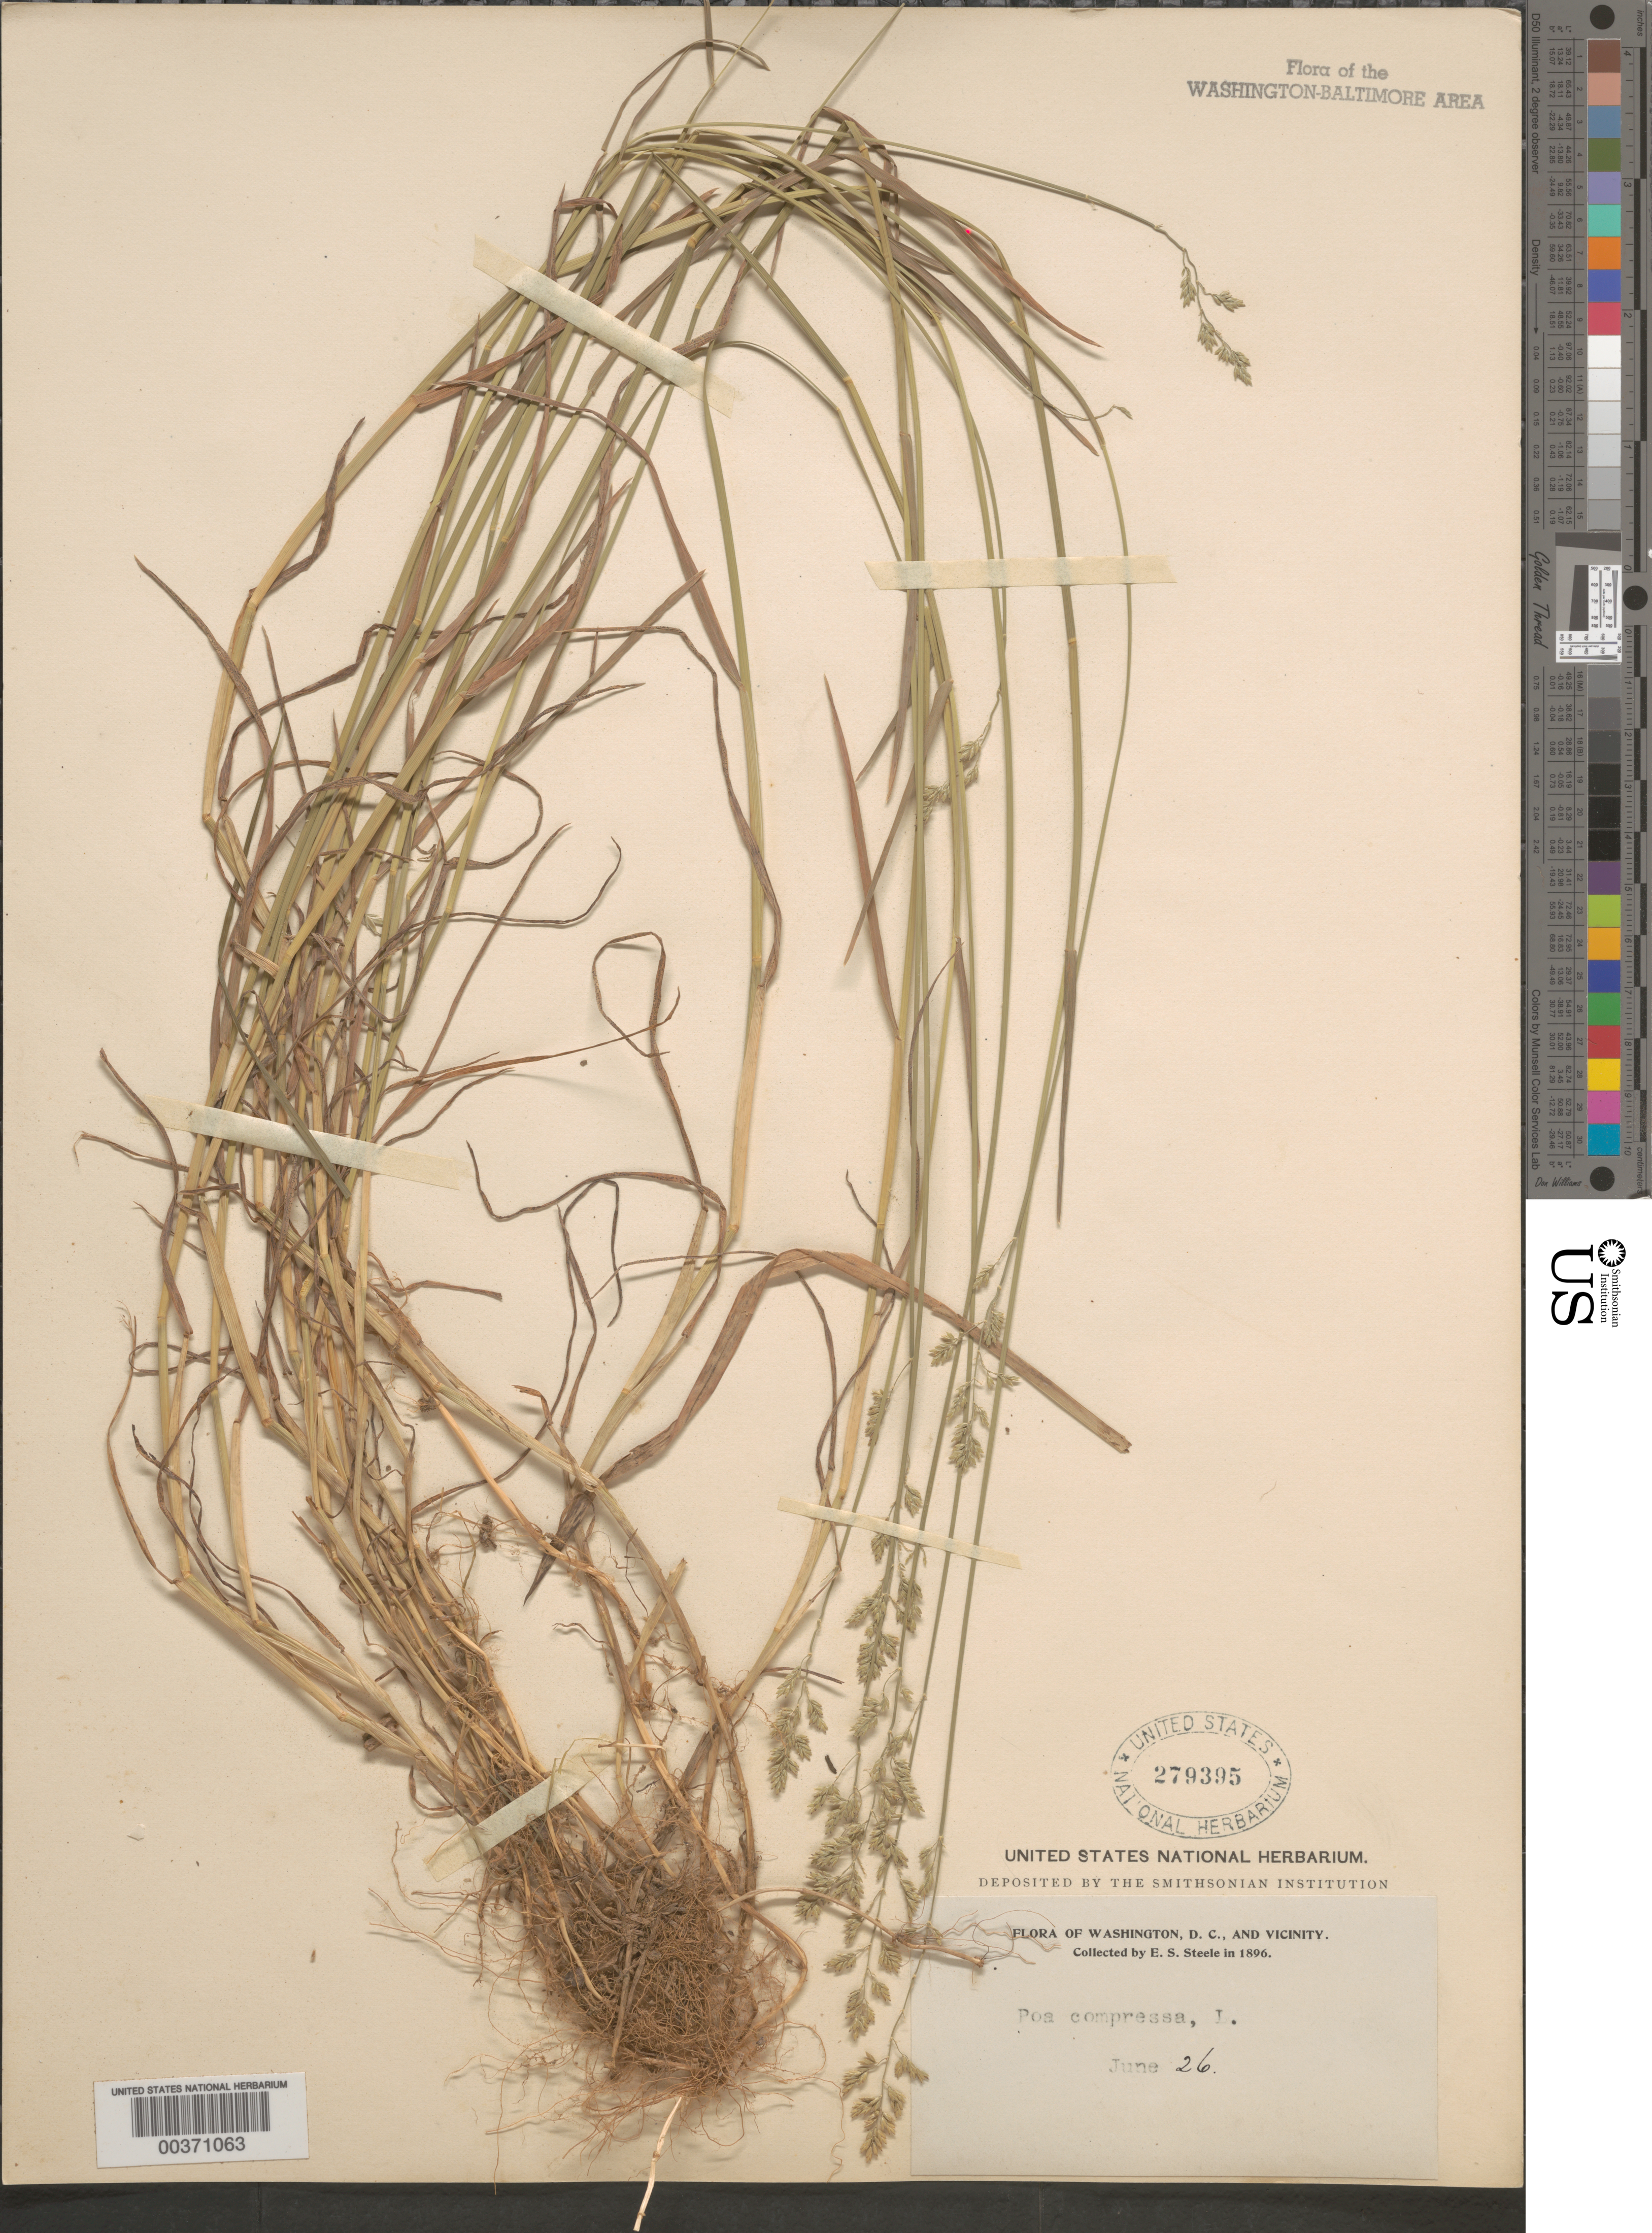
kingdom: Plantae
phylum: Tracheophyta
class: Liliopsida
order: Poales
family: Poaceae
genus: Poa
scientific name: Poa compressa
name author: L.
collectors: E. Steele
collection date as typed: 26 Jun 1896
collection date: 1896-06-26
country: United States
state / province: District of Columbia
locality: Washington DC area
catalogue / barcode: US 279395